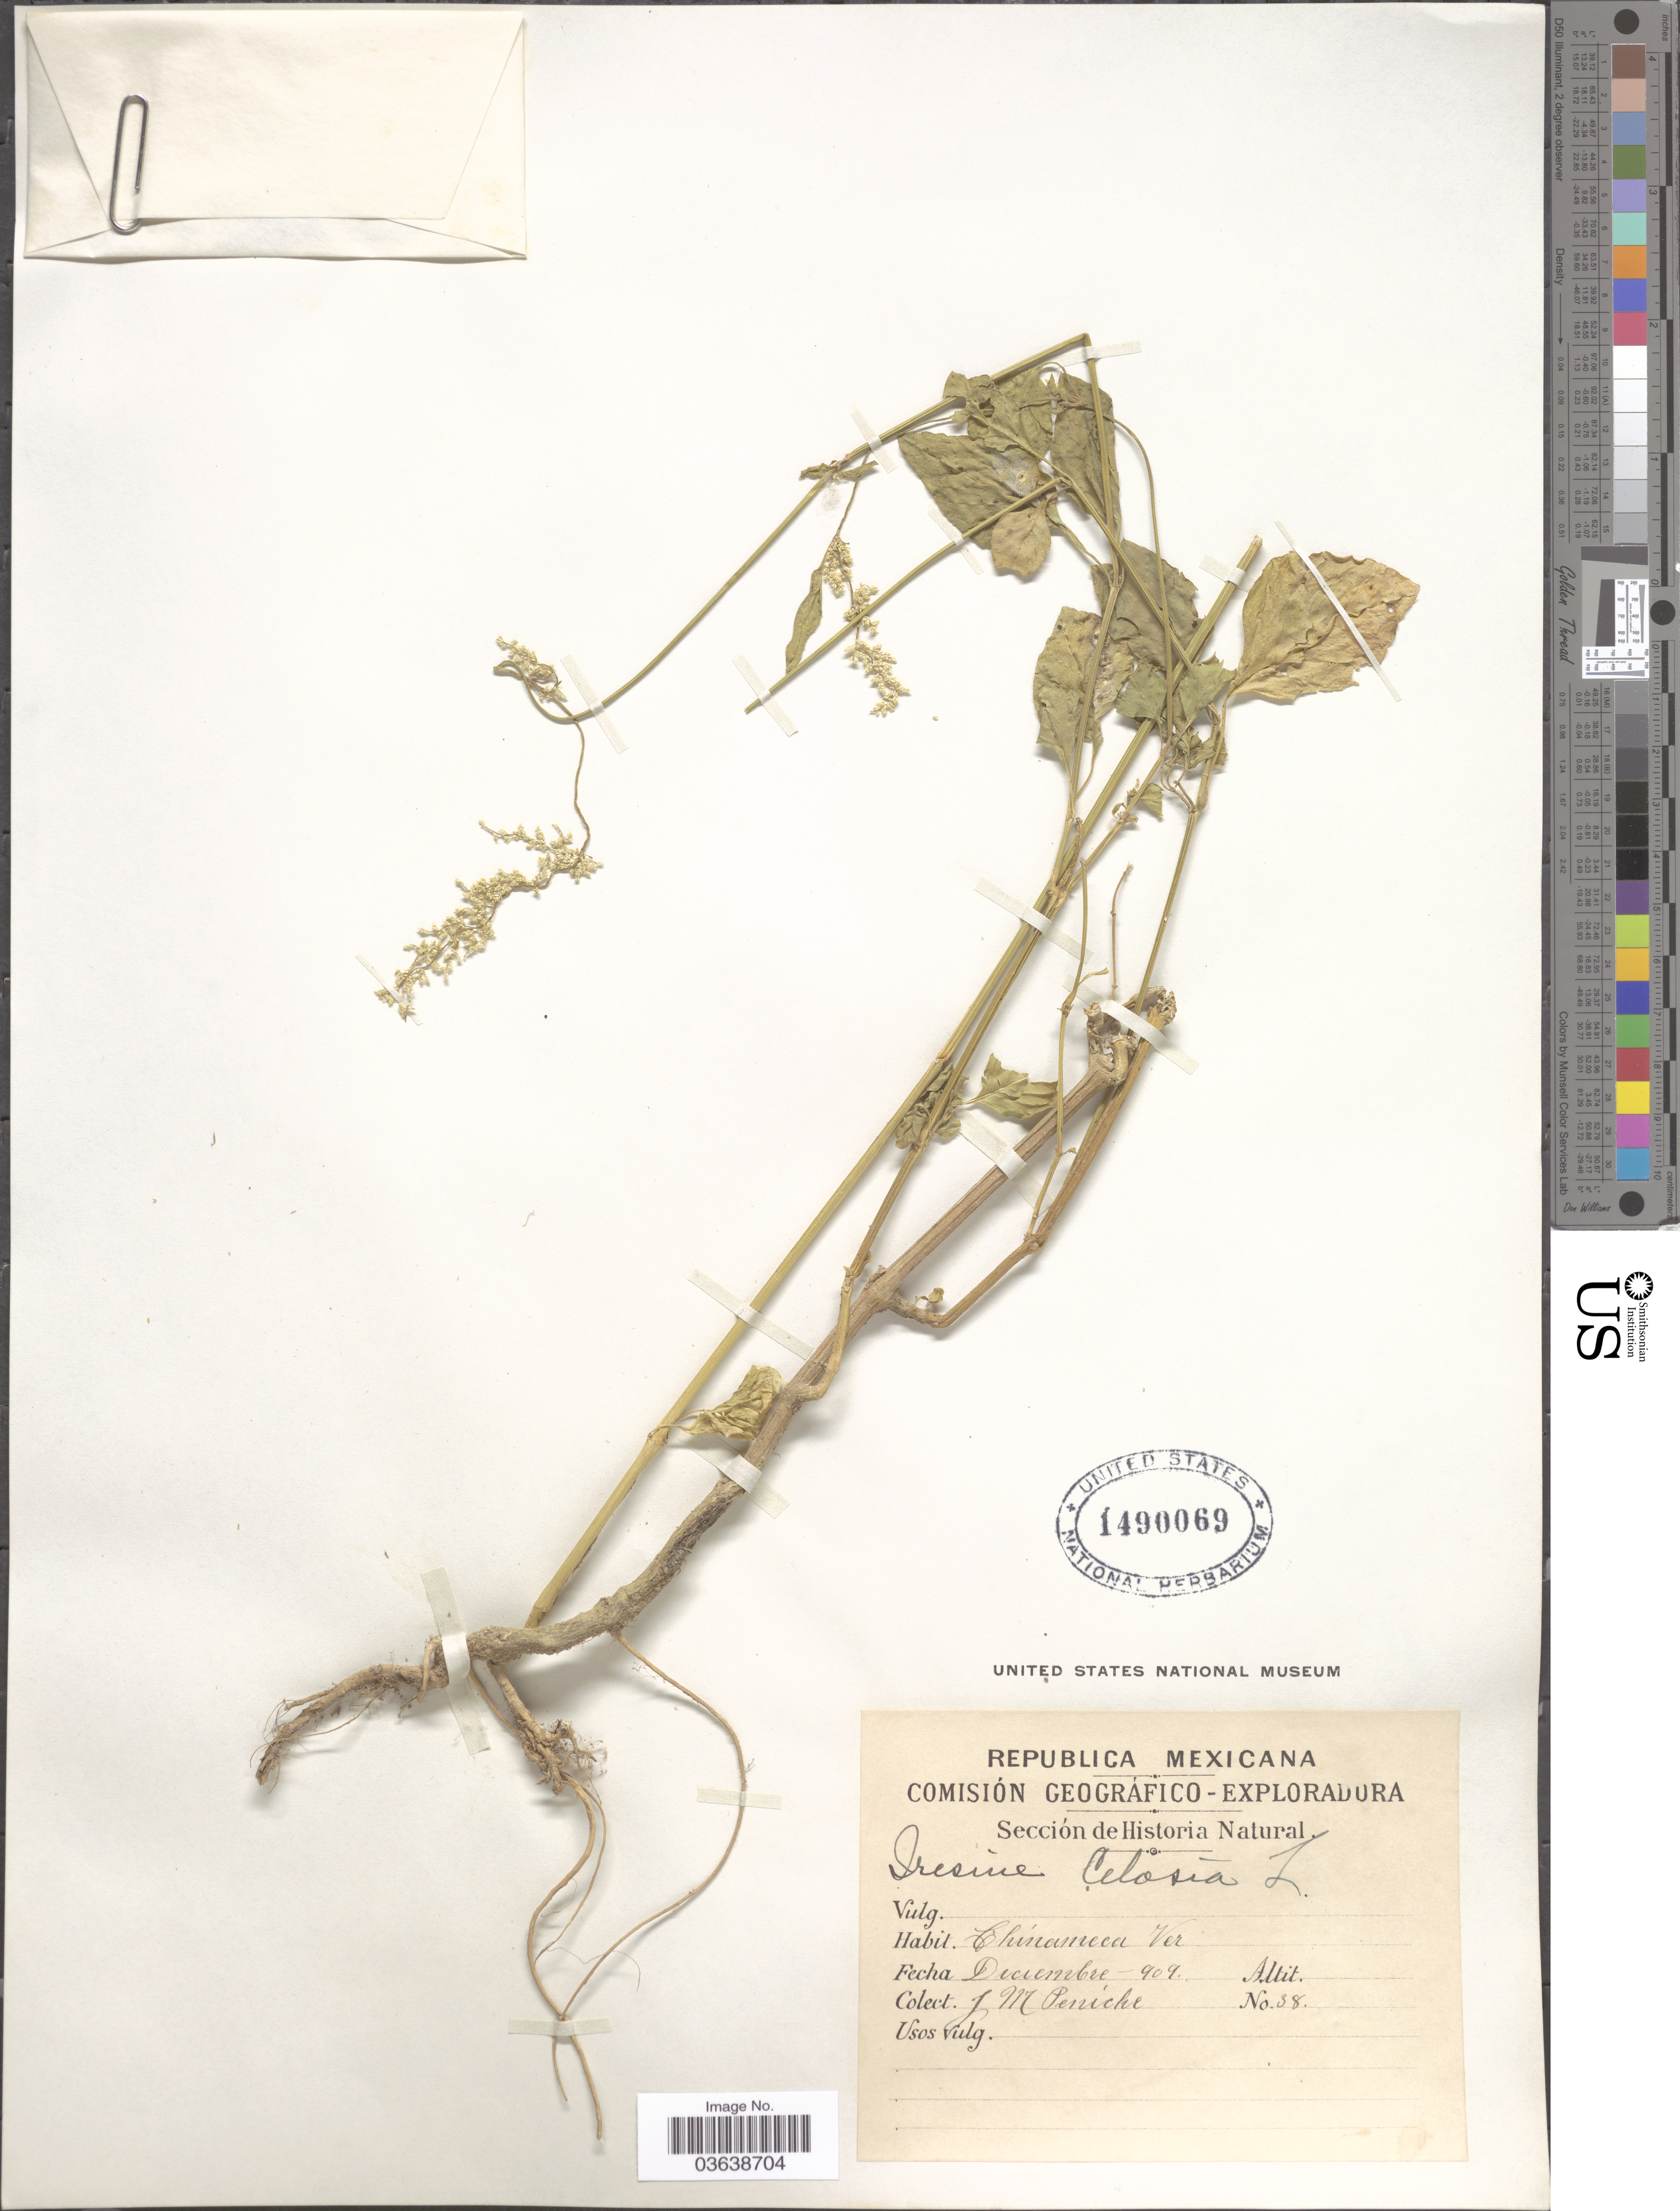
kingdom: Plantae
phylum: Tracheophyta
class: Magnoliopsida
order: Caryophyllales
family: Amaranthaceae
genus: Iresine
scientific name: Iresine celosia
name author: L.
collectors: J. Peniche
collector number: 38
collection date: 1909-12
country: Mexico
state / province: Veracruz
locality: Chínameca Ver.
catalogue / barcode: US 1490069